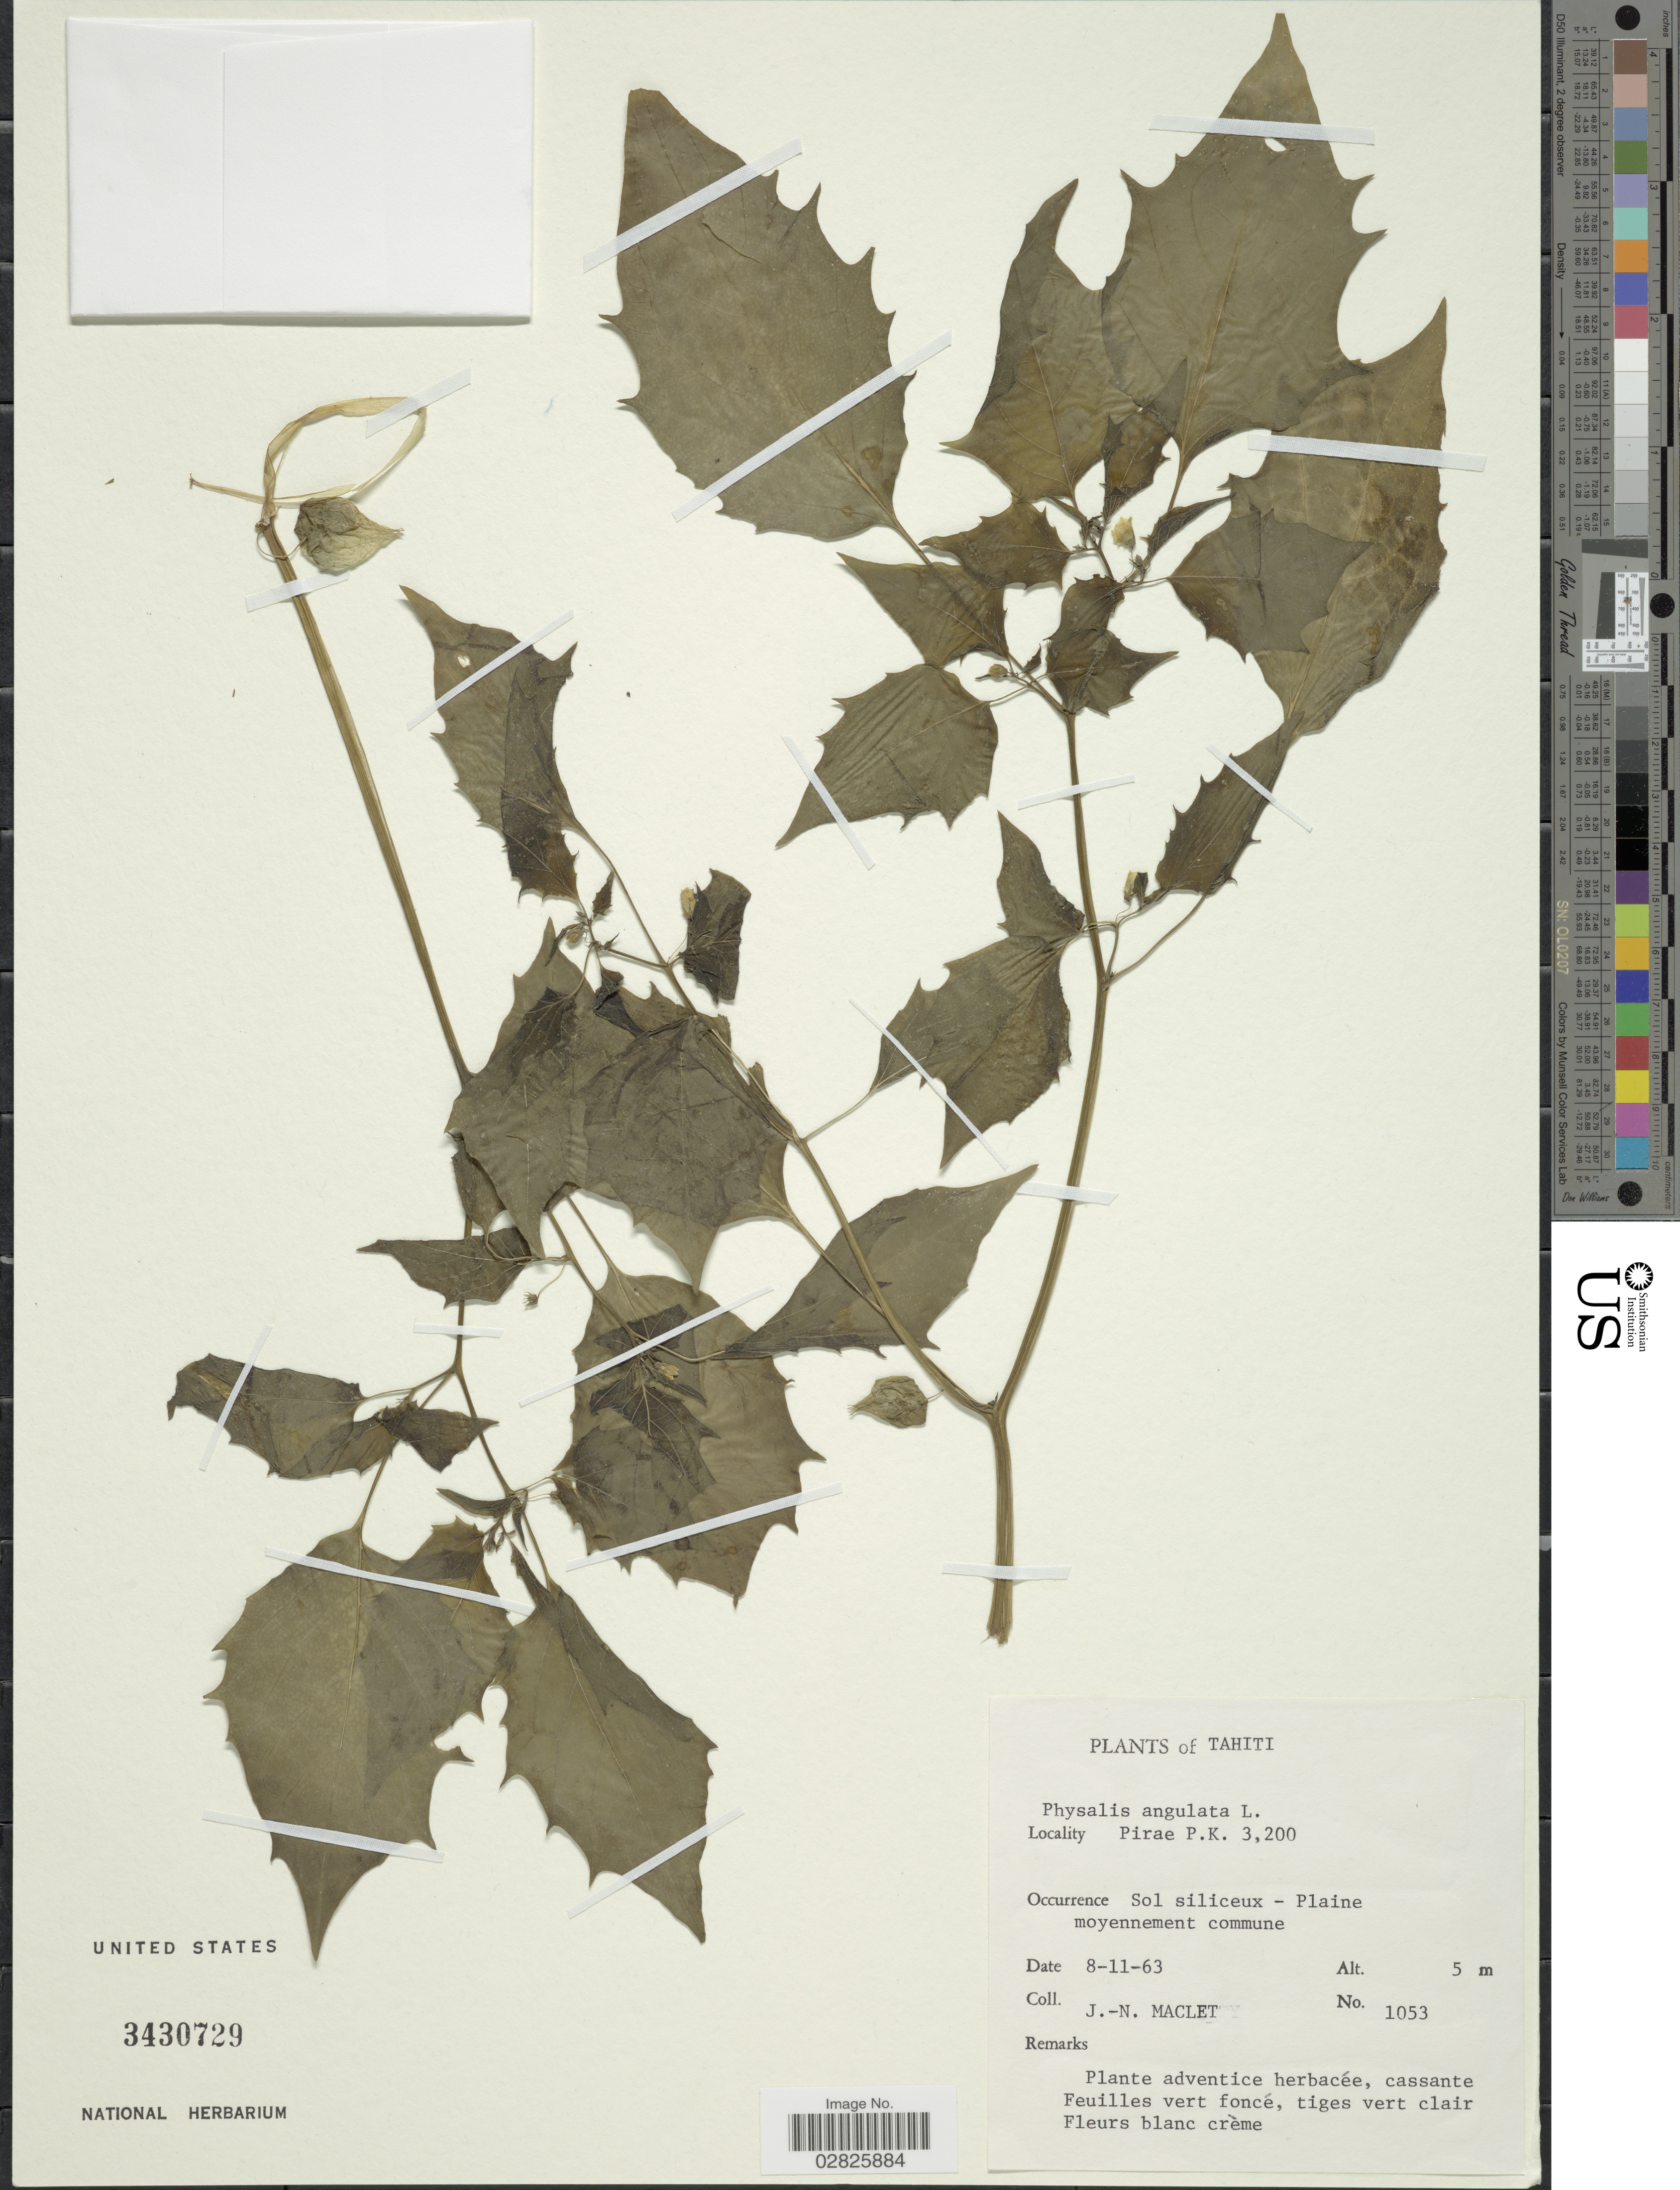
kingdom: Plantae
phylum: Tracheophyta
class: Magnoliopsida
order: Solanales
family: Solanaceae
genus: Physalis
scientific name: Physalis angulata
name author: L.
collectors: J. Maclet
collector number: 1053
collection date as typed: Transcribed d/m/y: 8/11/63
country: French Polynesia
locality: Tahiti. Pirae P.K. 3,200.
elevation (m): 5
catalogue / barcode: US 3430729